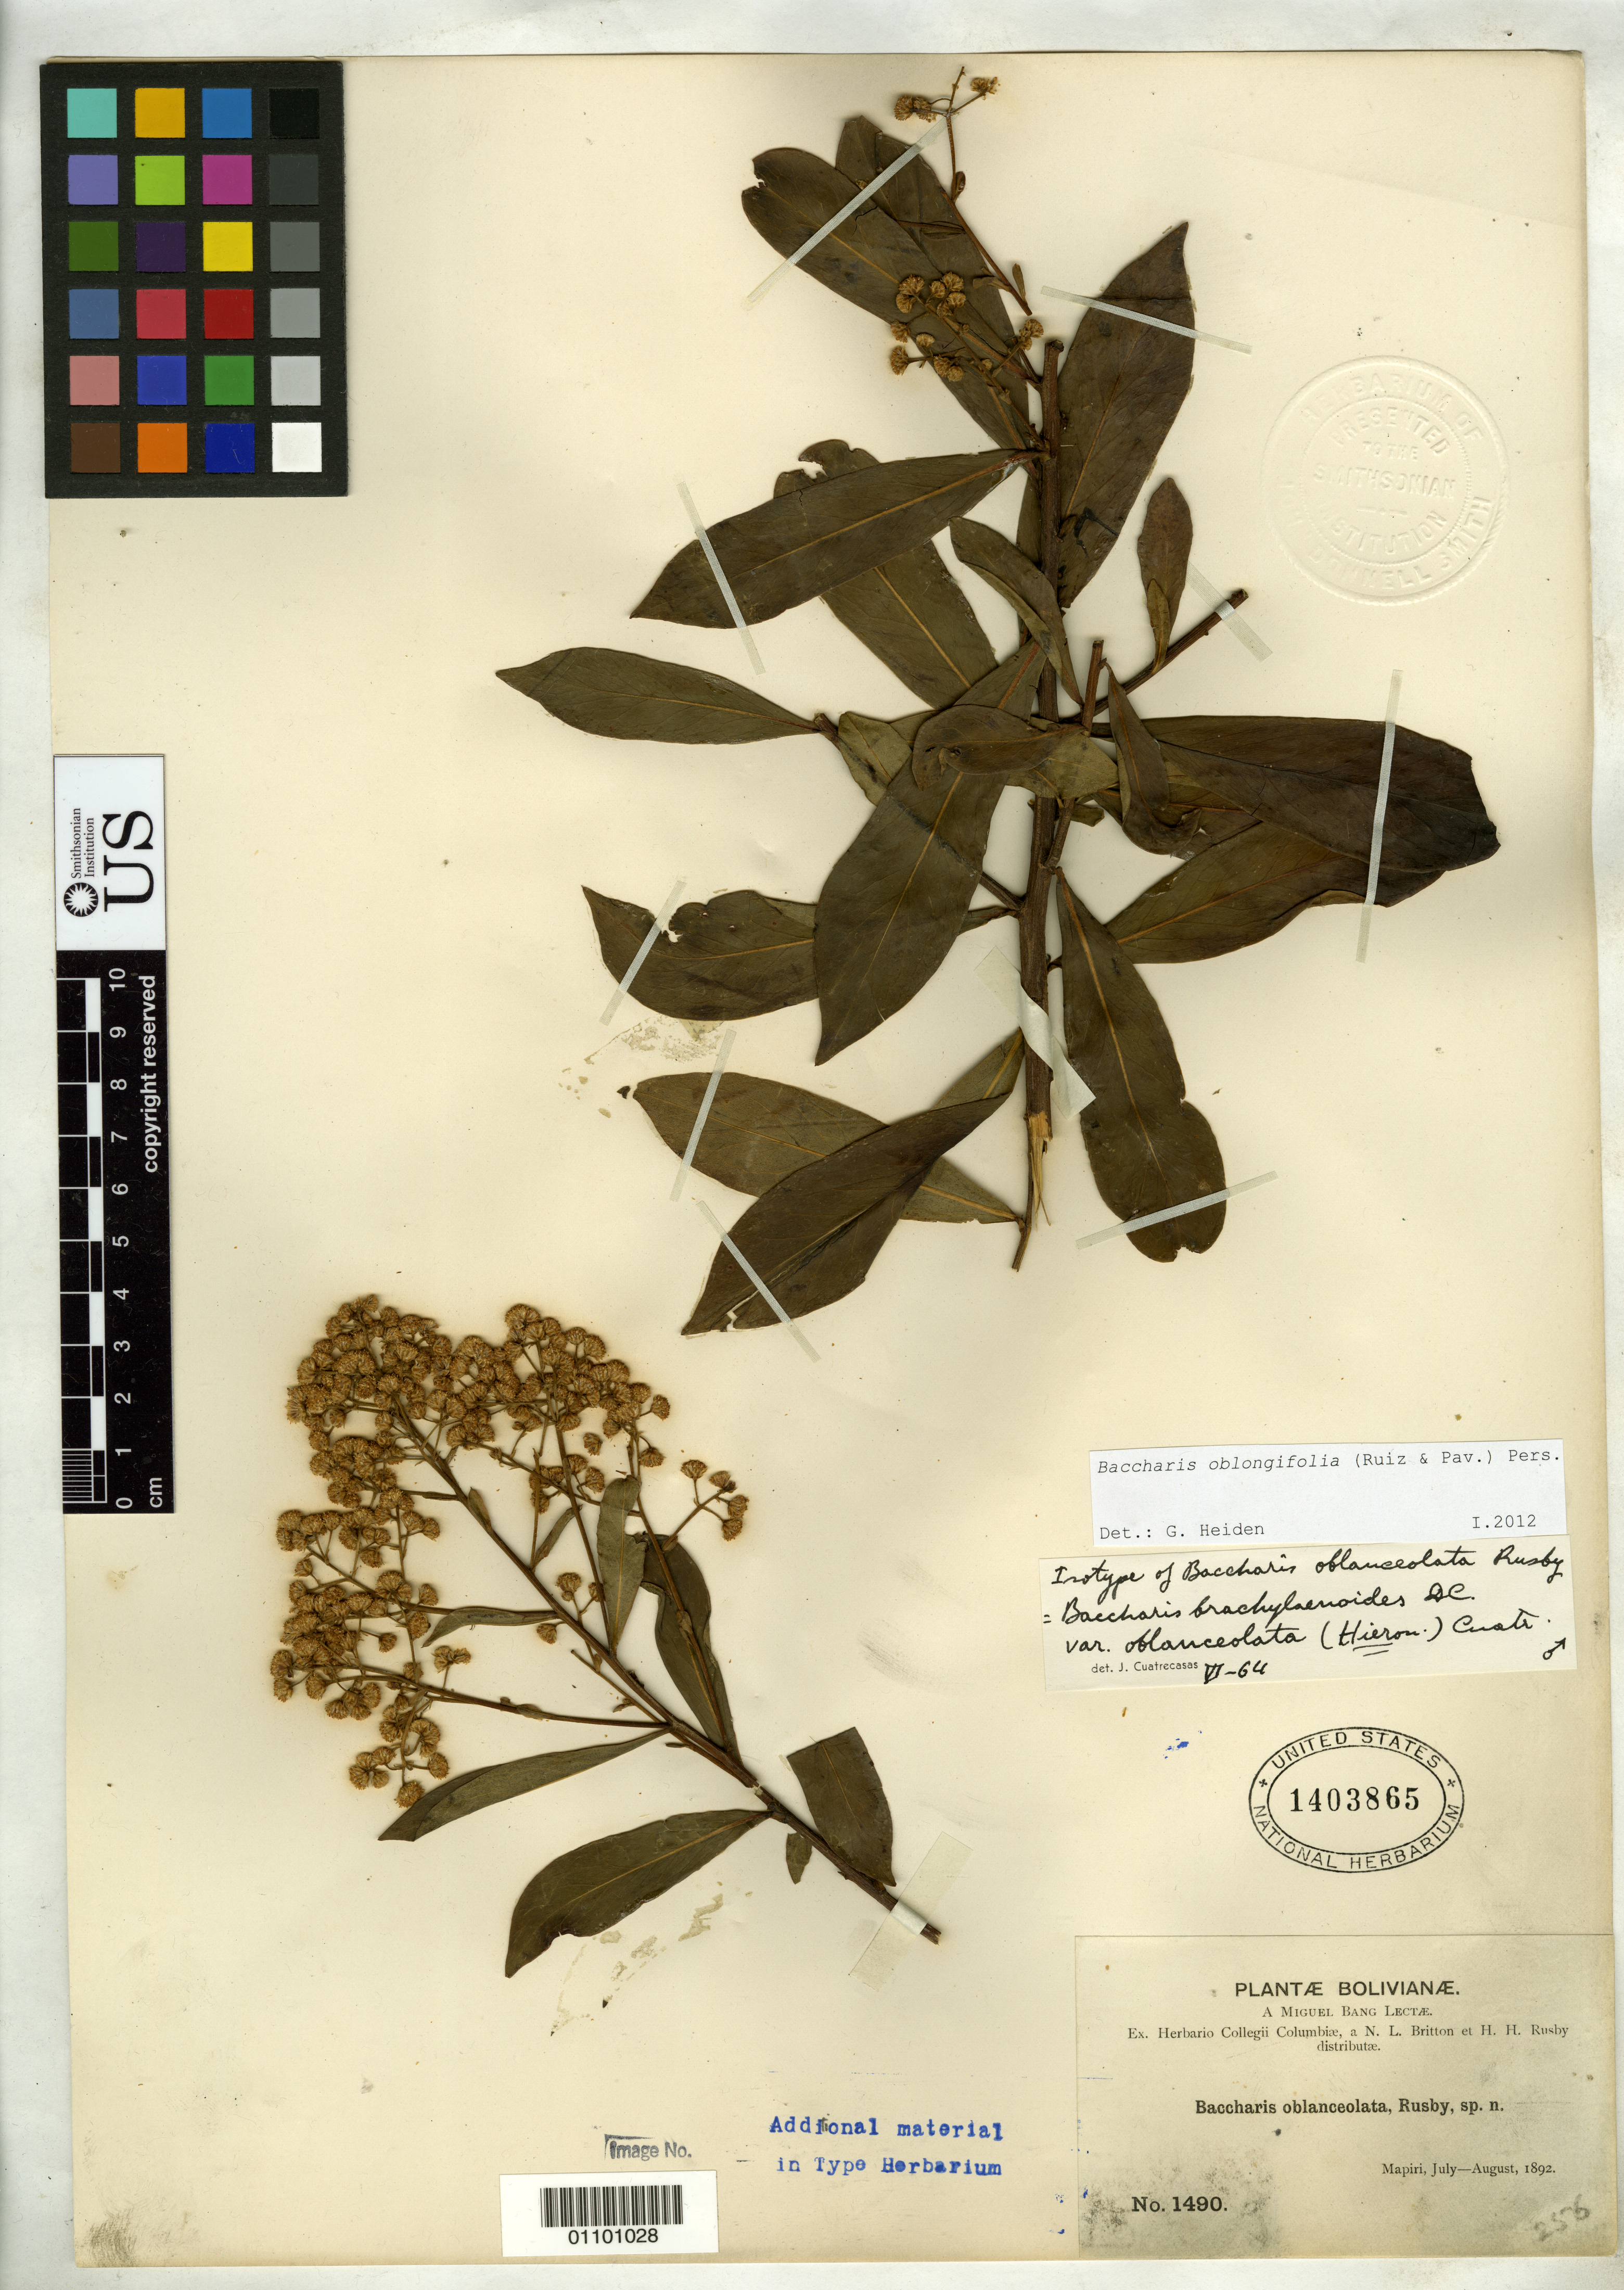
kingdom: Plantae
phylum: Tracheophyta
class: Magnoliopsida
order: Asterales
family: Asteraceae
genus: Baccharis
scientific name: Baccharis oblanceolata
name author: Rusby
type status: Isotype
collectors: M. Bang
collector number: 1490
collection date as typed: July-August, 1892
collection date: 1892-07/1892-08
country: Bolivia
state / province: La Paz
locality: Mapiri.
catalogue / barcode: US 1403865